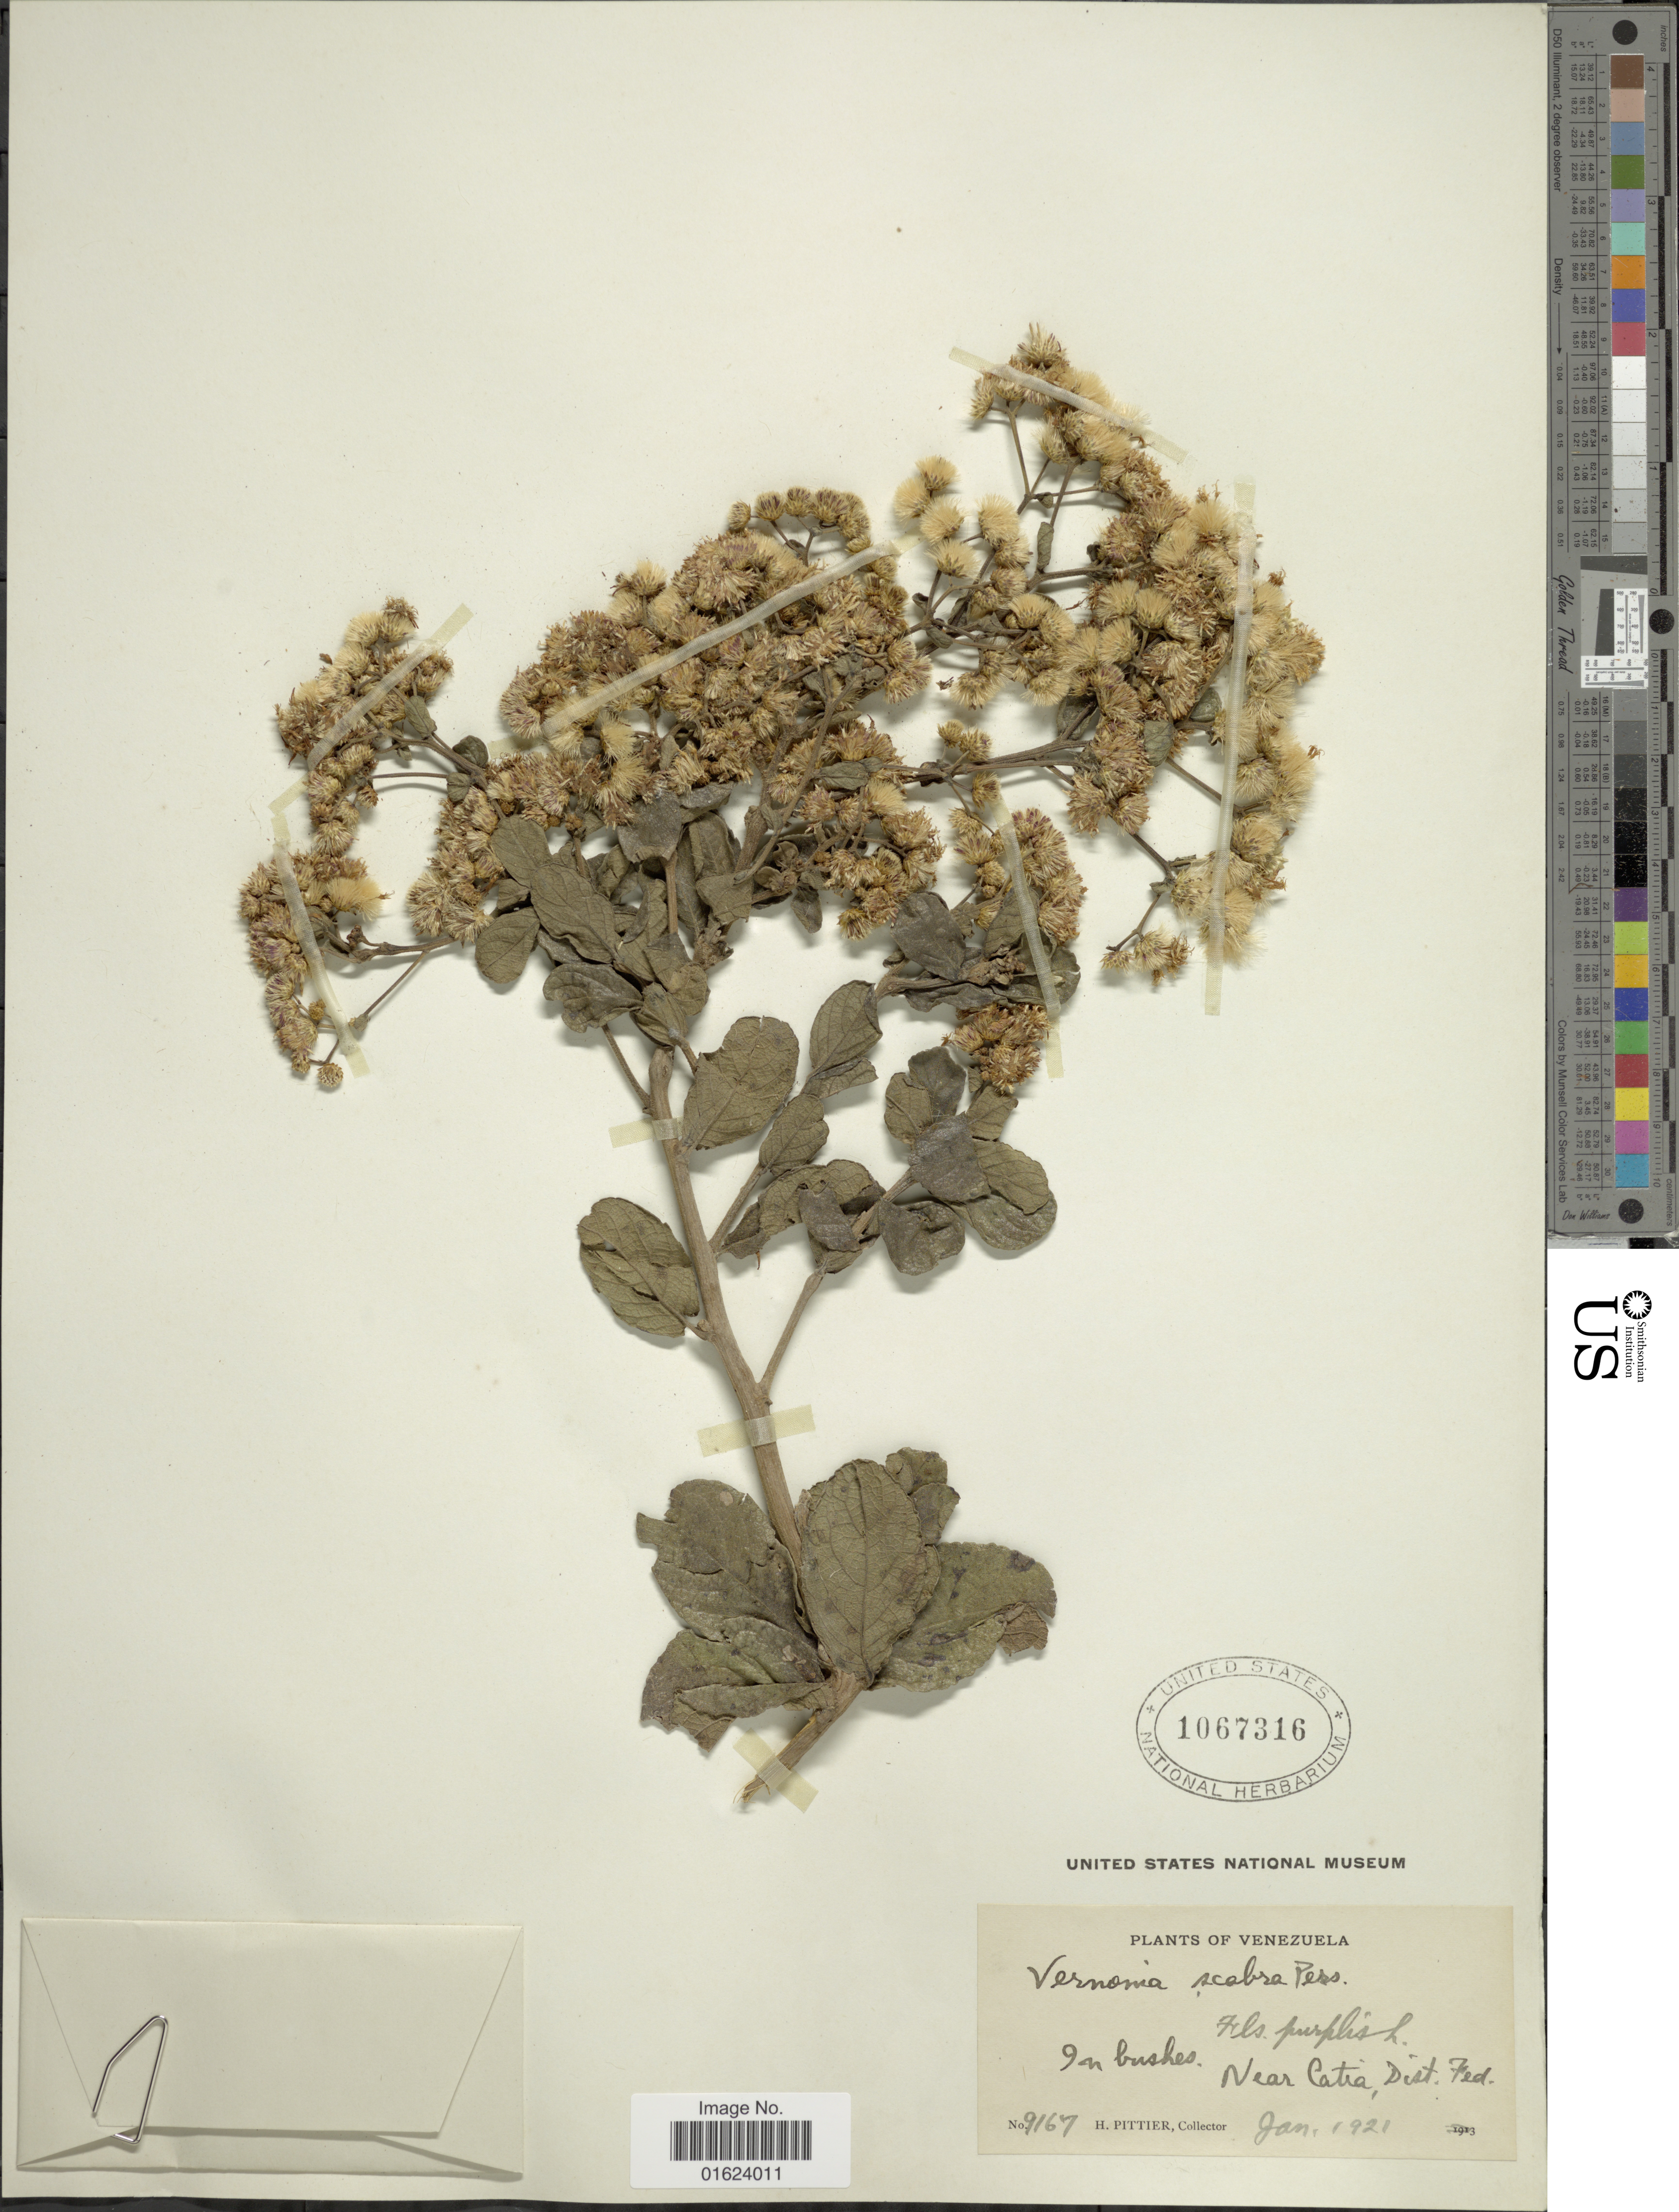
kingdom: Plantae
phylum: Tracheophyta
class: Magnoliopsida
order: Asterales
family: Asteraceae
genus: Vernonia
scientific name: Vernonia brasiliana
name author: (L.) Druce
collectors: H. F. Pittier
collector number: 9167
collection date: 1921-01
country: Venezuela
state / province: Distrito Federal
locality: Near Catia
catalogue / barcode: US 1067316